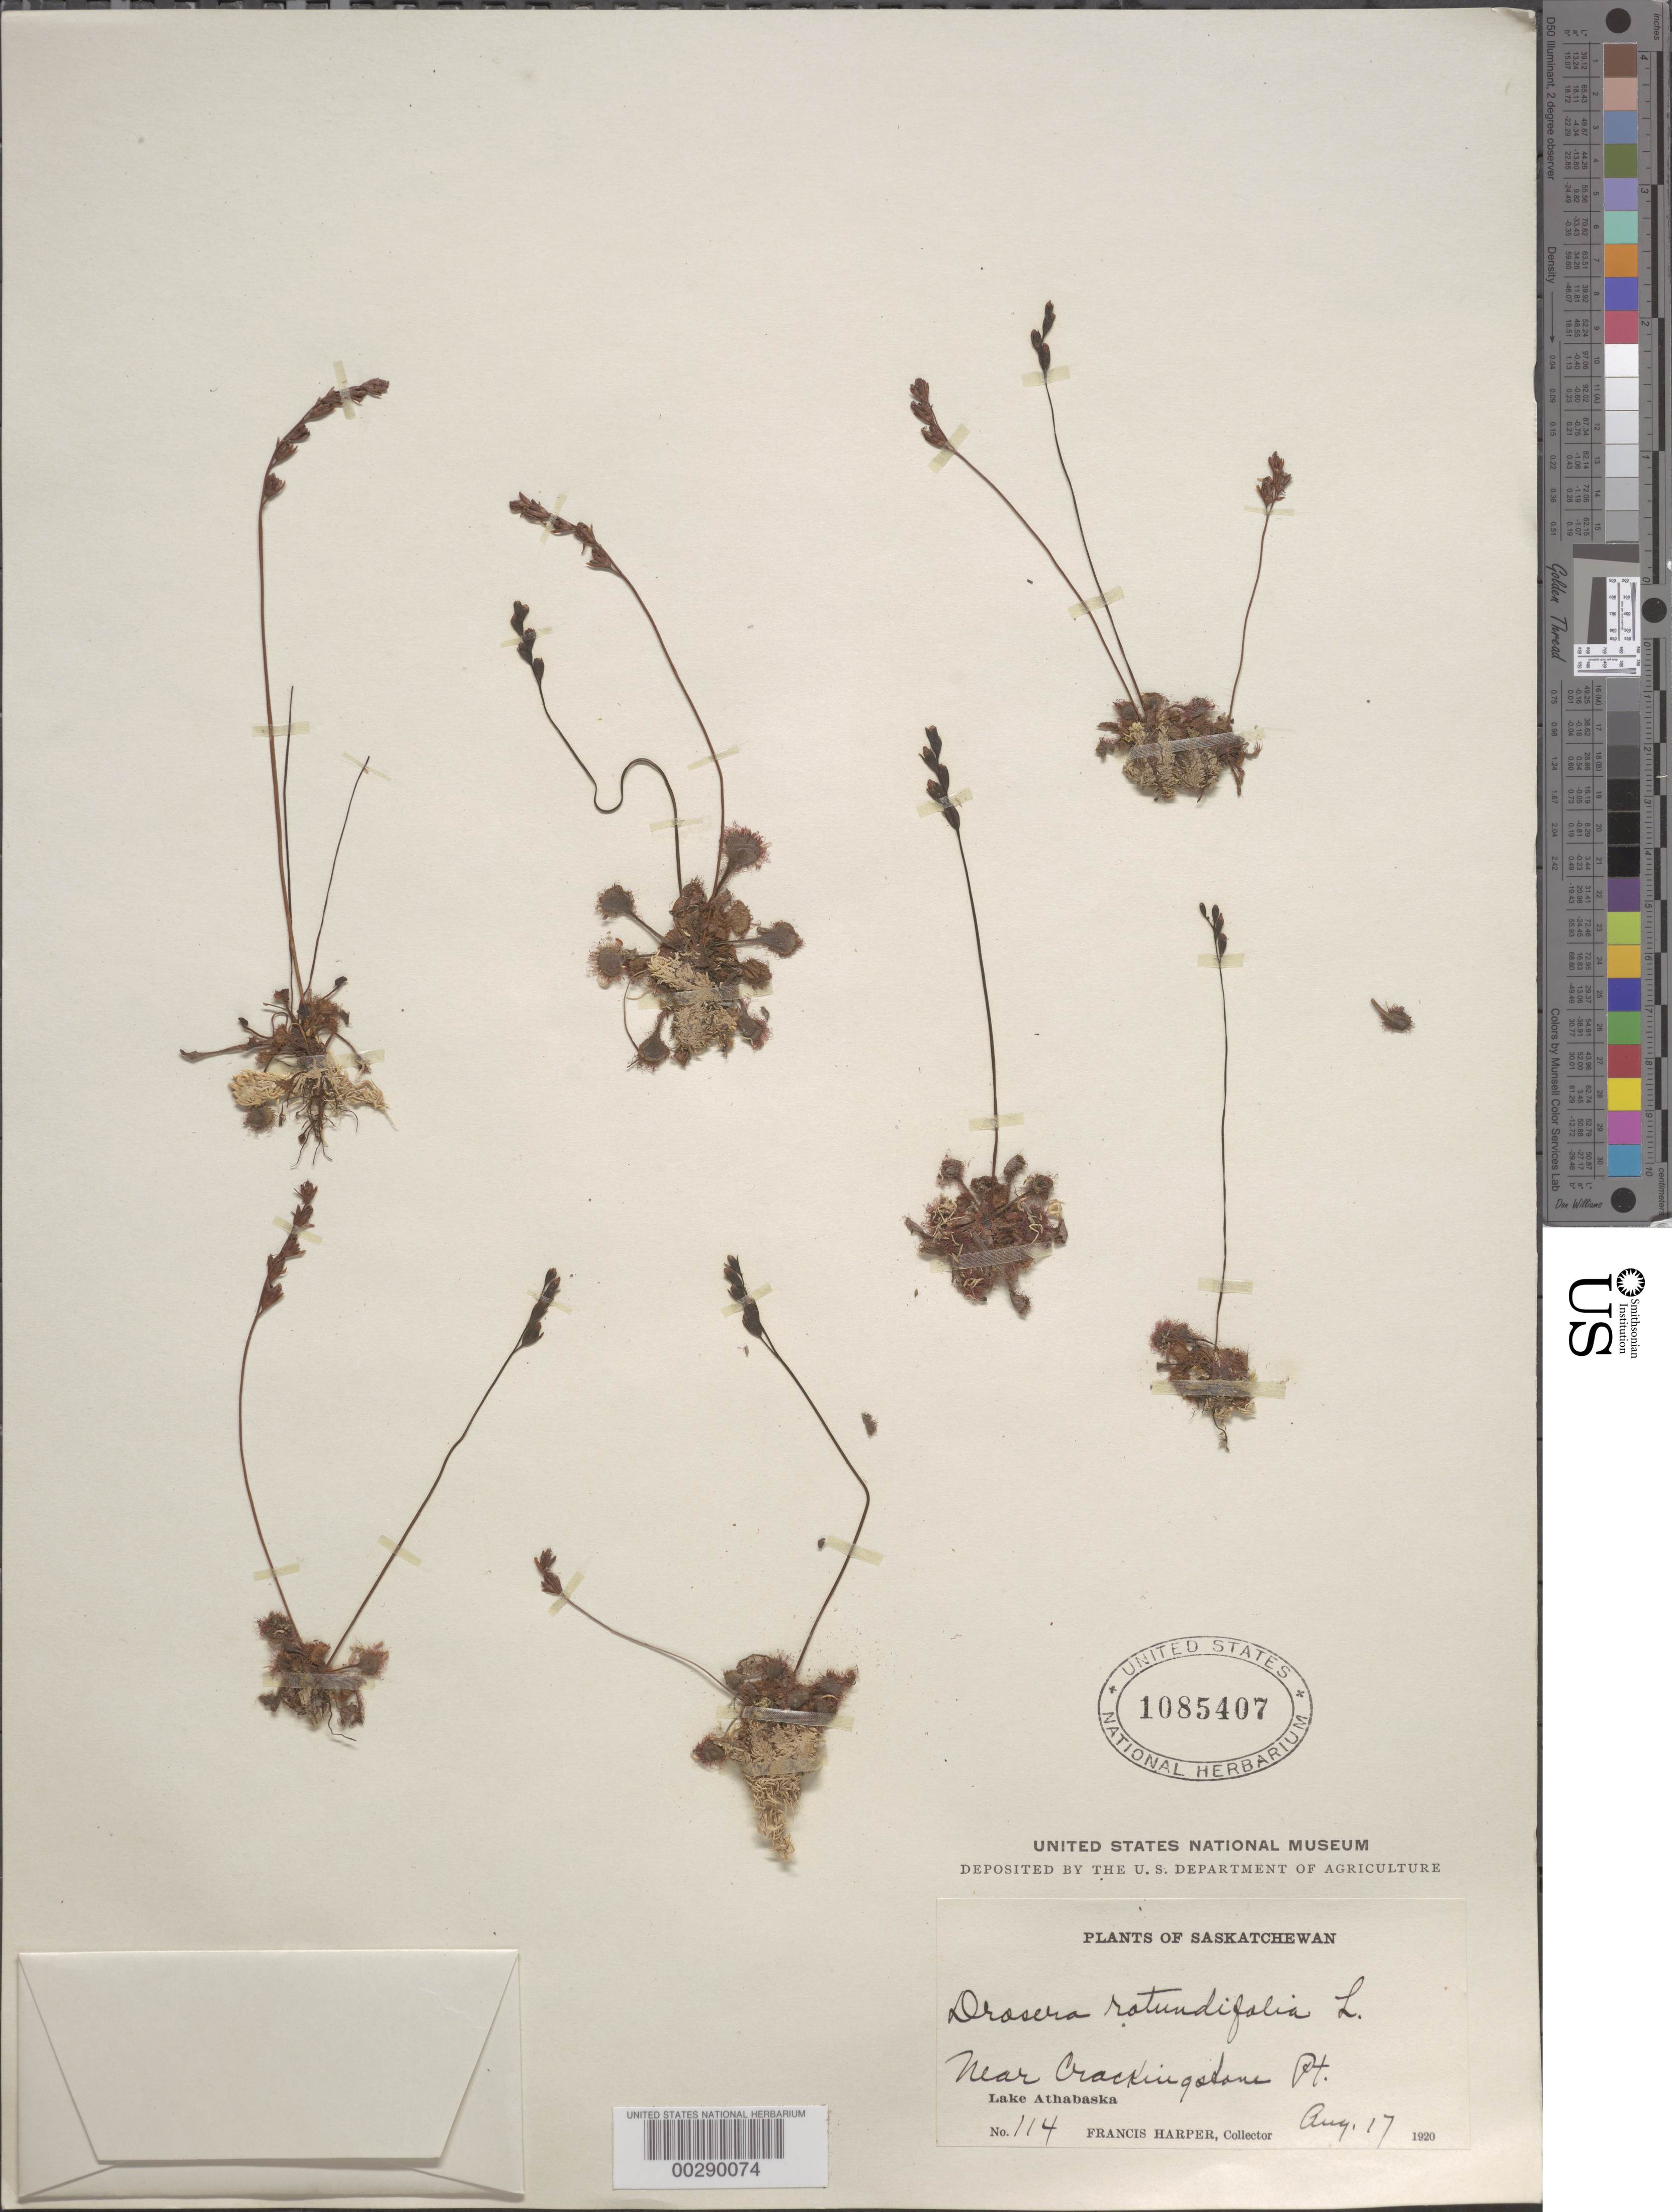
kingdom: Plantae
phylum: Tracheophyta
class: Magnoliopsida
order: Caryophyllales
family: Droseraceae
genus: Drosera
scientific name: Drosera rotundifolia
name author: L.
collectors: F. Harper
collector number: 114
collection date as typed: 17 Aug 1920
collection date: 1920-08-17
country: Canada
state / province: Saskatchewan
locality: Lake athabasca, near crackingstone pt.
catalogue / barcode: US 1085407